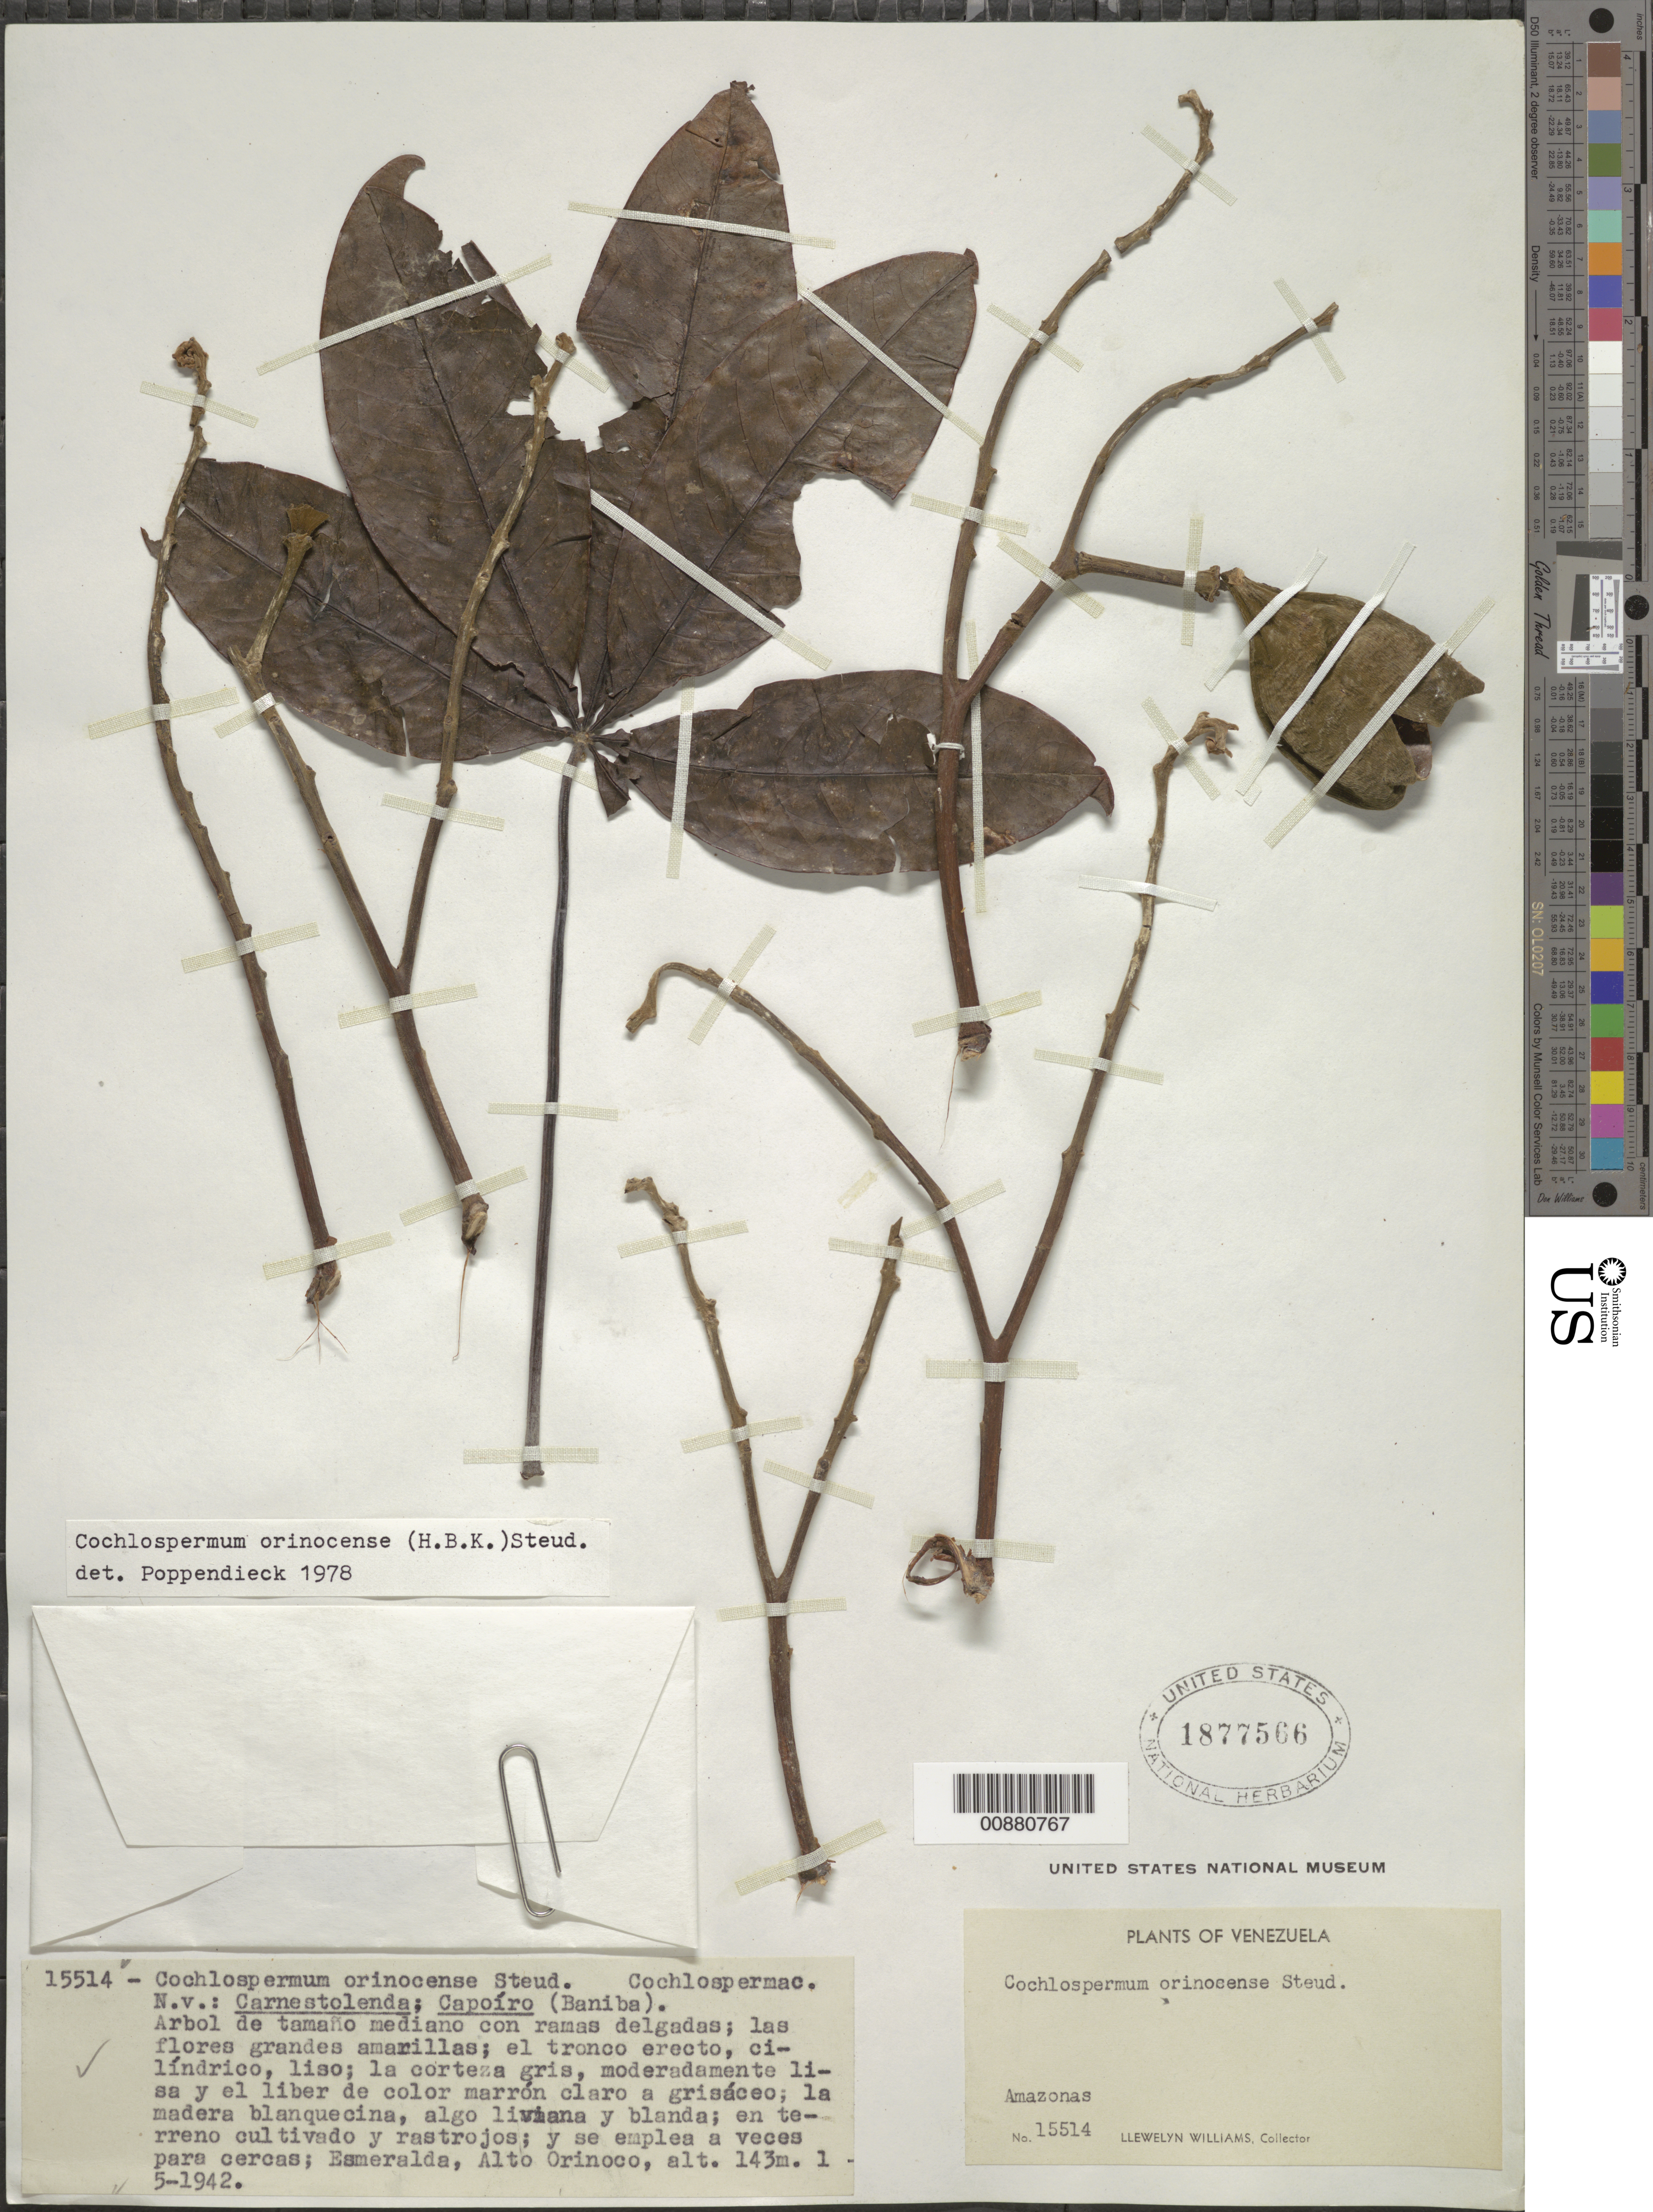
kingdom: Plantae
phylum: Tracheophyta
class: Magnoliopsida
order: Malvales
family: Cochlospermaceae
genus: Cochlospermum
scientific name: Cochlospermum orinocense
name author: (Kunth) Steud.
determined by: Poppendieck, H.-H., (HBG), Institut fur Allgemeine Botanik und Botanischer Garten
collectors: Ll. Williams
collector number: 15514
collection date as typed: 1-May-42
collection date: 1942-05-01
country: Venezuela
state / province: Amazonas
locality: Esmeralda, Alto Orinoco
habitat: Terreno cultivado y restrojos; y se emplea a veces para cercas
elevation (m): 143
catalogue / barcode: US 1877566